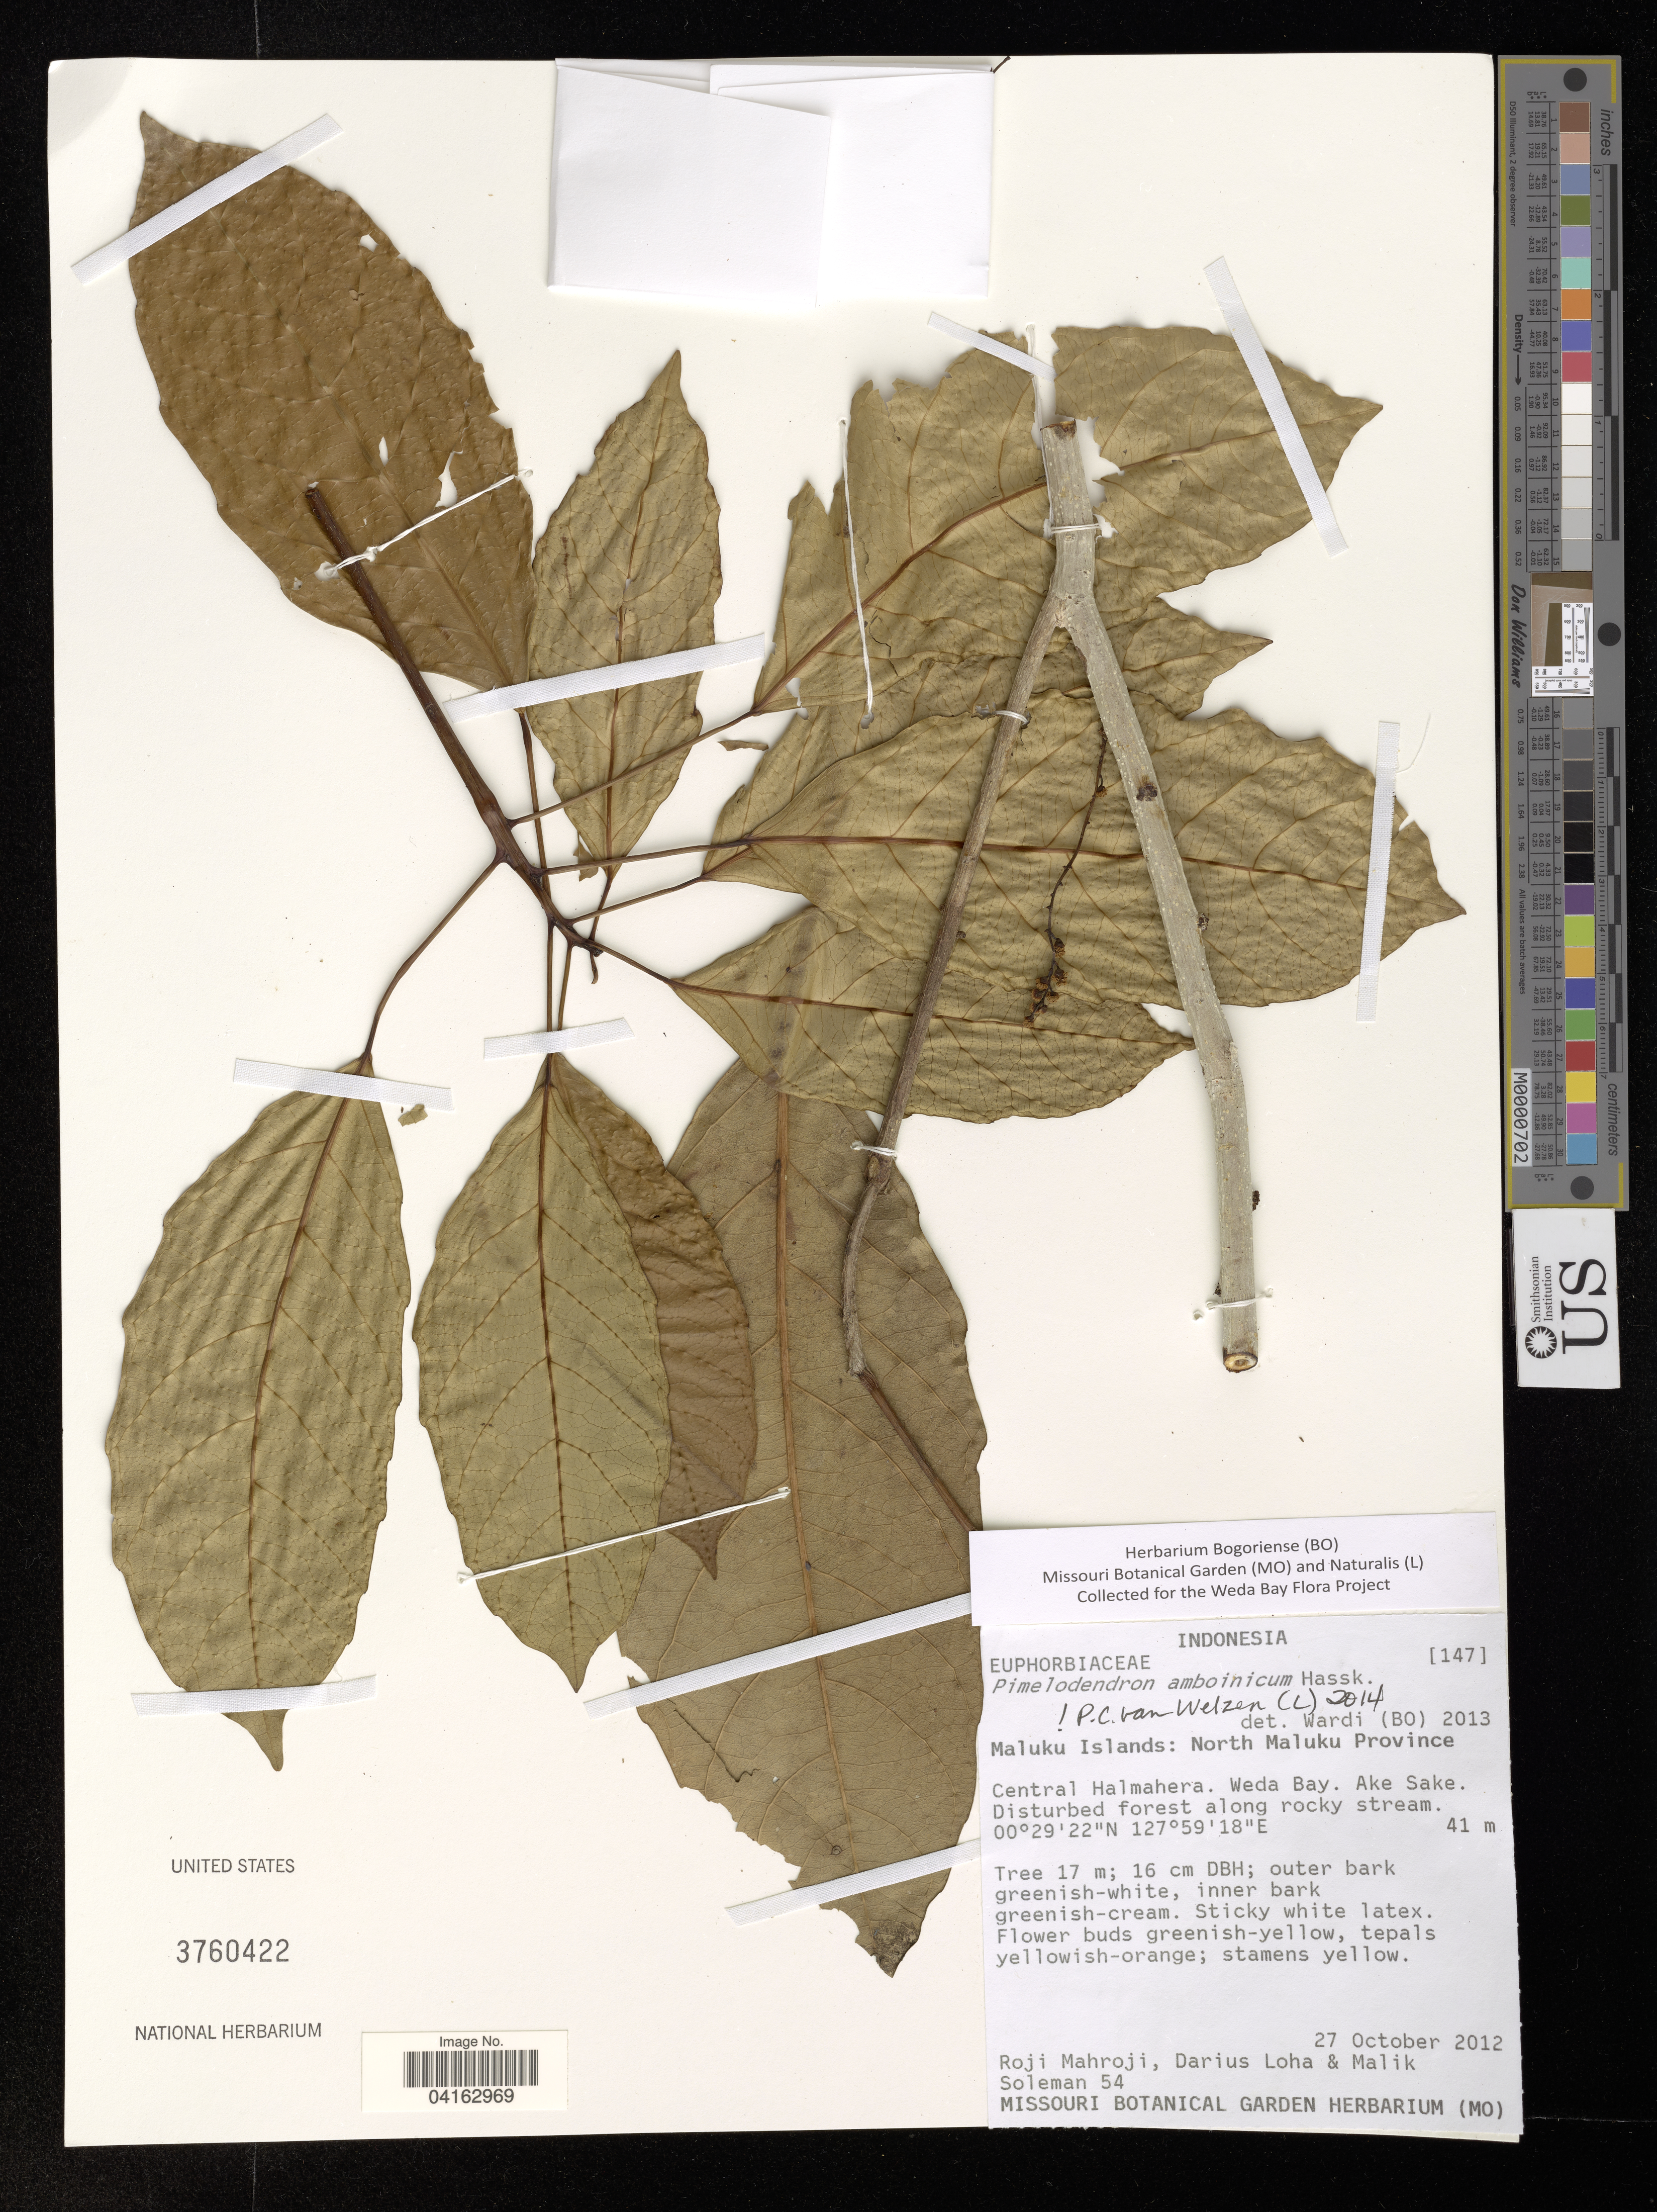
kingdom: Plantae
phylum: Tracheophyta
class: Magnoliopsida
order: Malpighiales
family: Euphorbiaceae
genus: Pimelodendron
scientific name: Pimelodendron amboinicum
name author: Hassk.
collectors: R. Mahroji, D. Loha & S. Mahroji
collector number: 54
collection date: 2012-10-27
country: Indonesia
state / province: Maluku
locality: Maluku Islands: North Maluku Province. Central Halmahera. Weda Bay. Ake Sake.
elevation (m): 41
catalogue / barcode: US 3760422